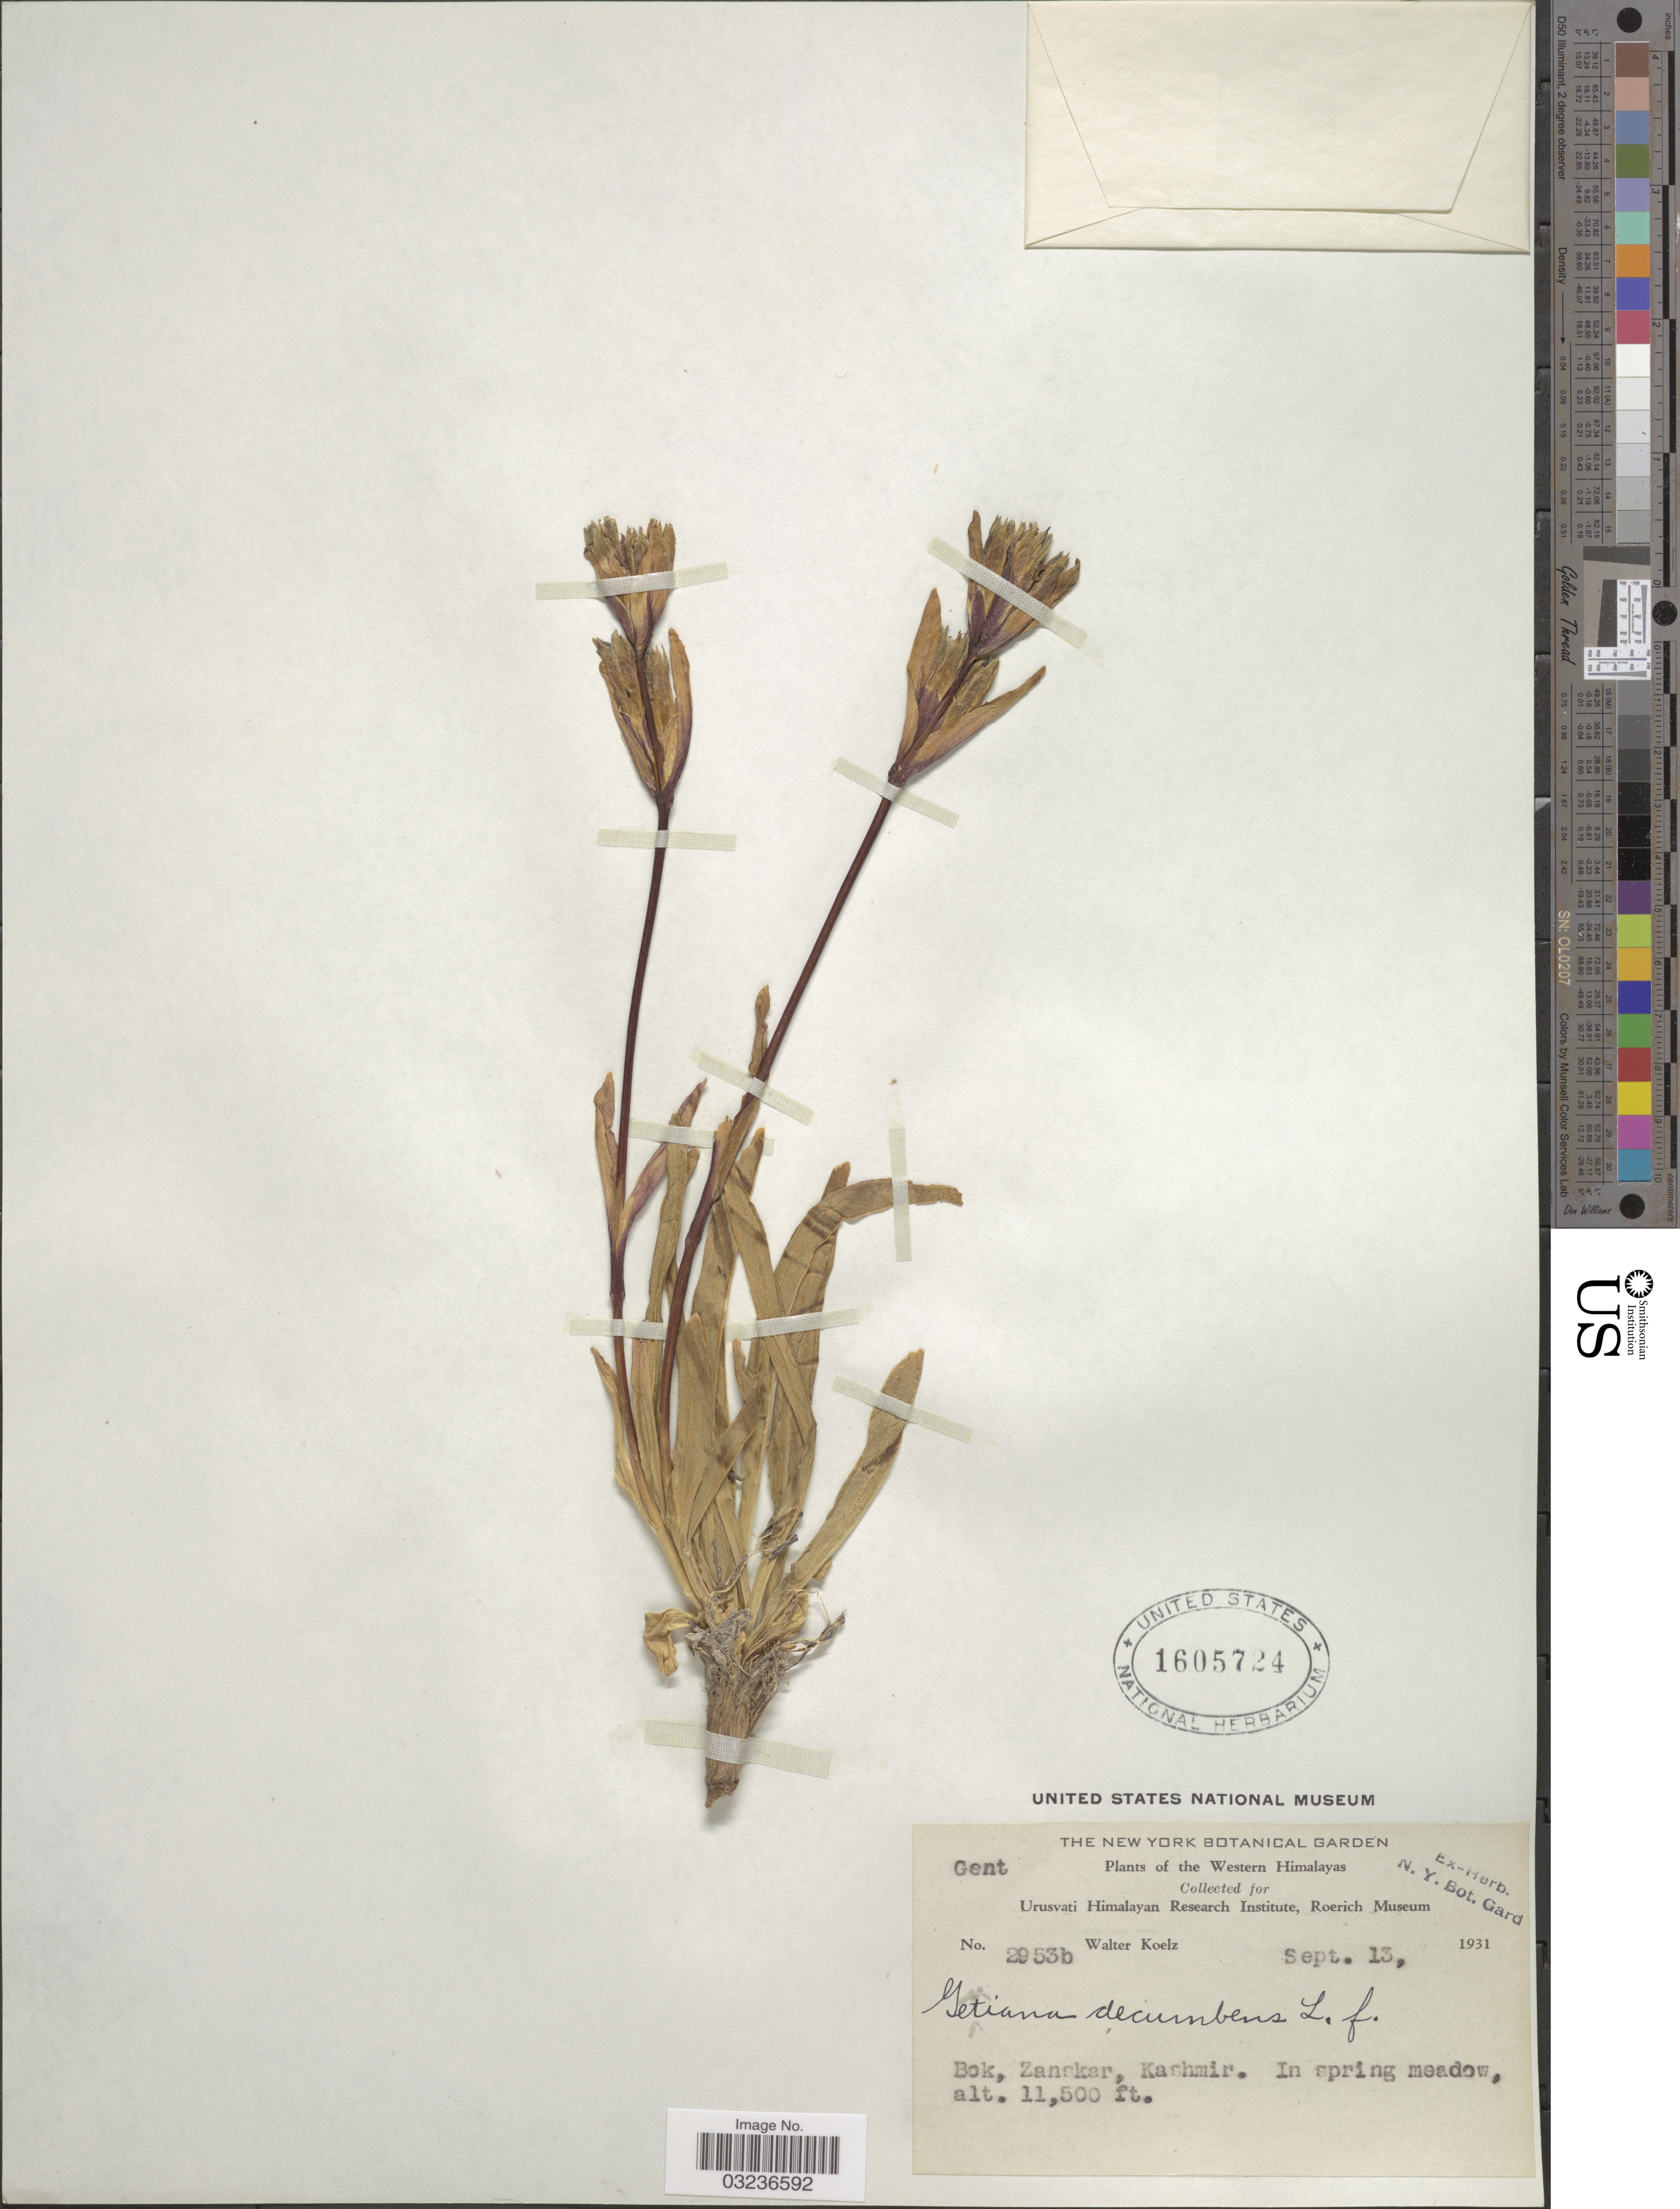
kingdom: Plantae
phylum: Tracheophyta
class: Magnoliopsida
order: Gentianales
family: Gentianaceae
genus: Gentiana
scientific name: Gentiana decumbens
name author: L. f.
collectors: W. N. Koelz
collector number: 2953b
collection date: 1931-09-13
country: India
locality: Western Himalayas. Bok, Zanskar, Kashmir.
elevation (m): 3505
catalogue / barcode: US 1605724